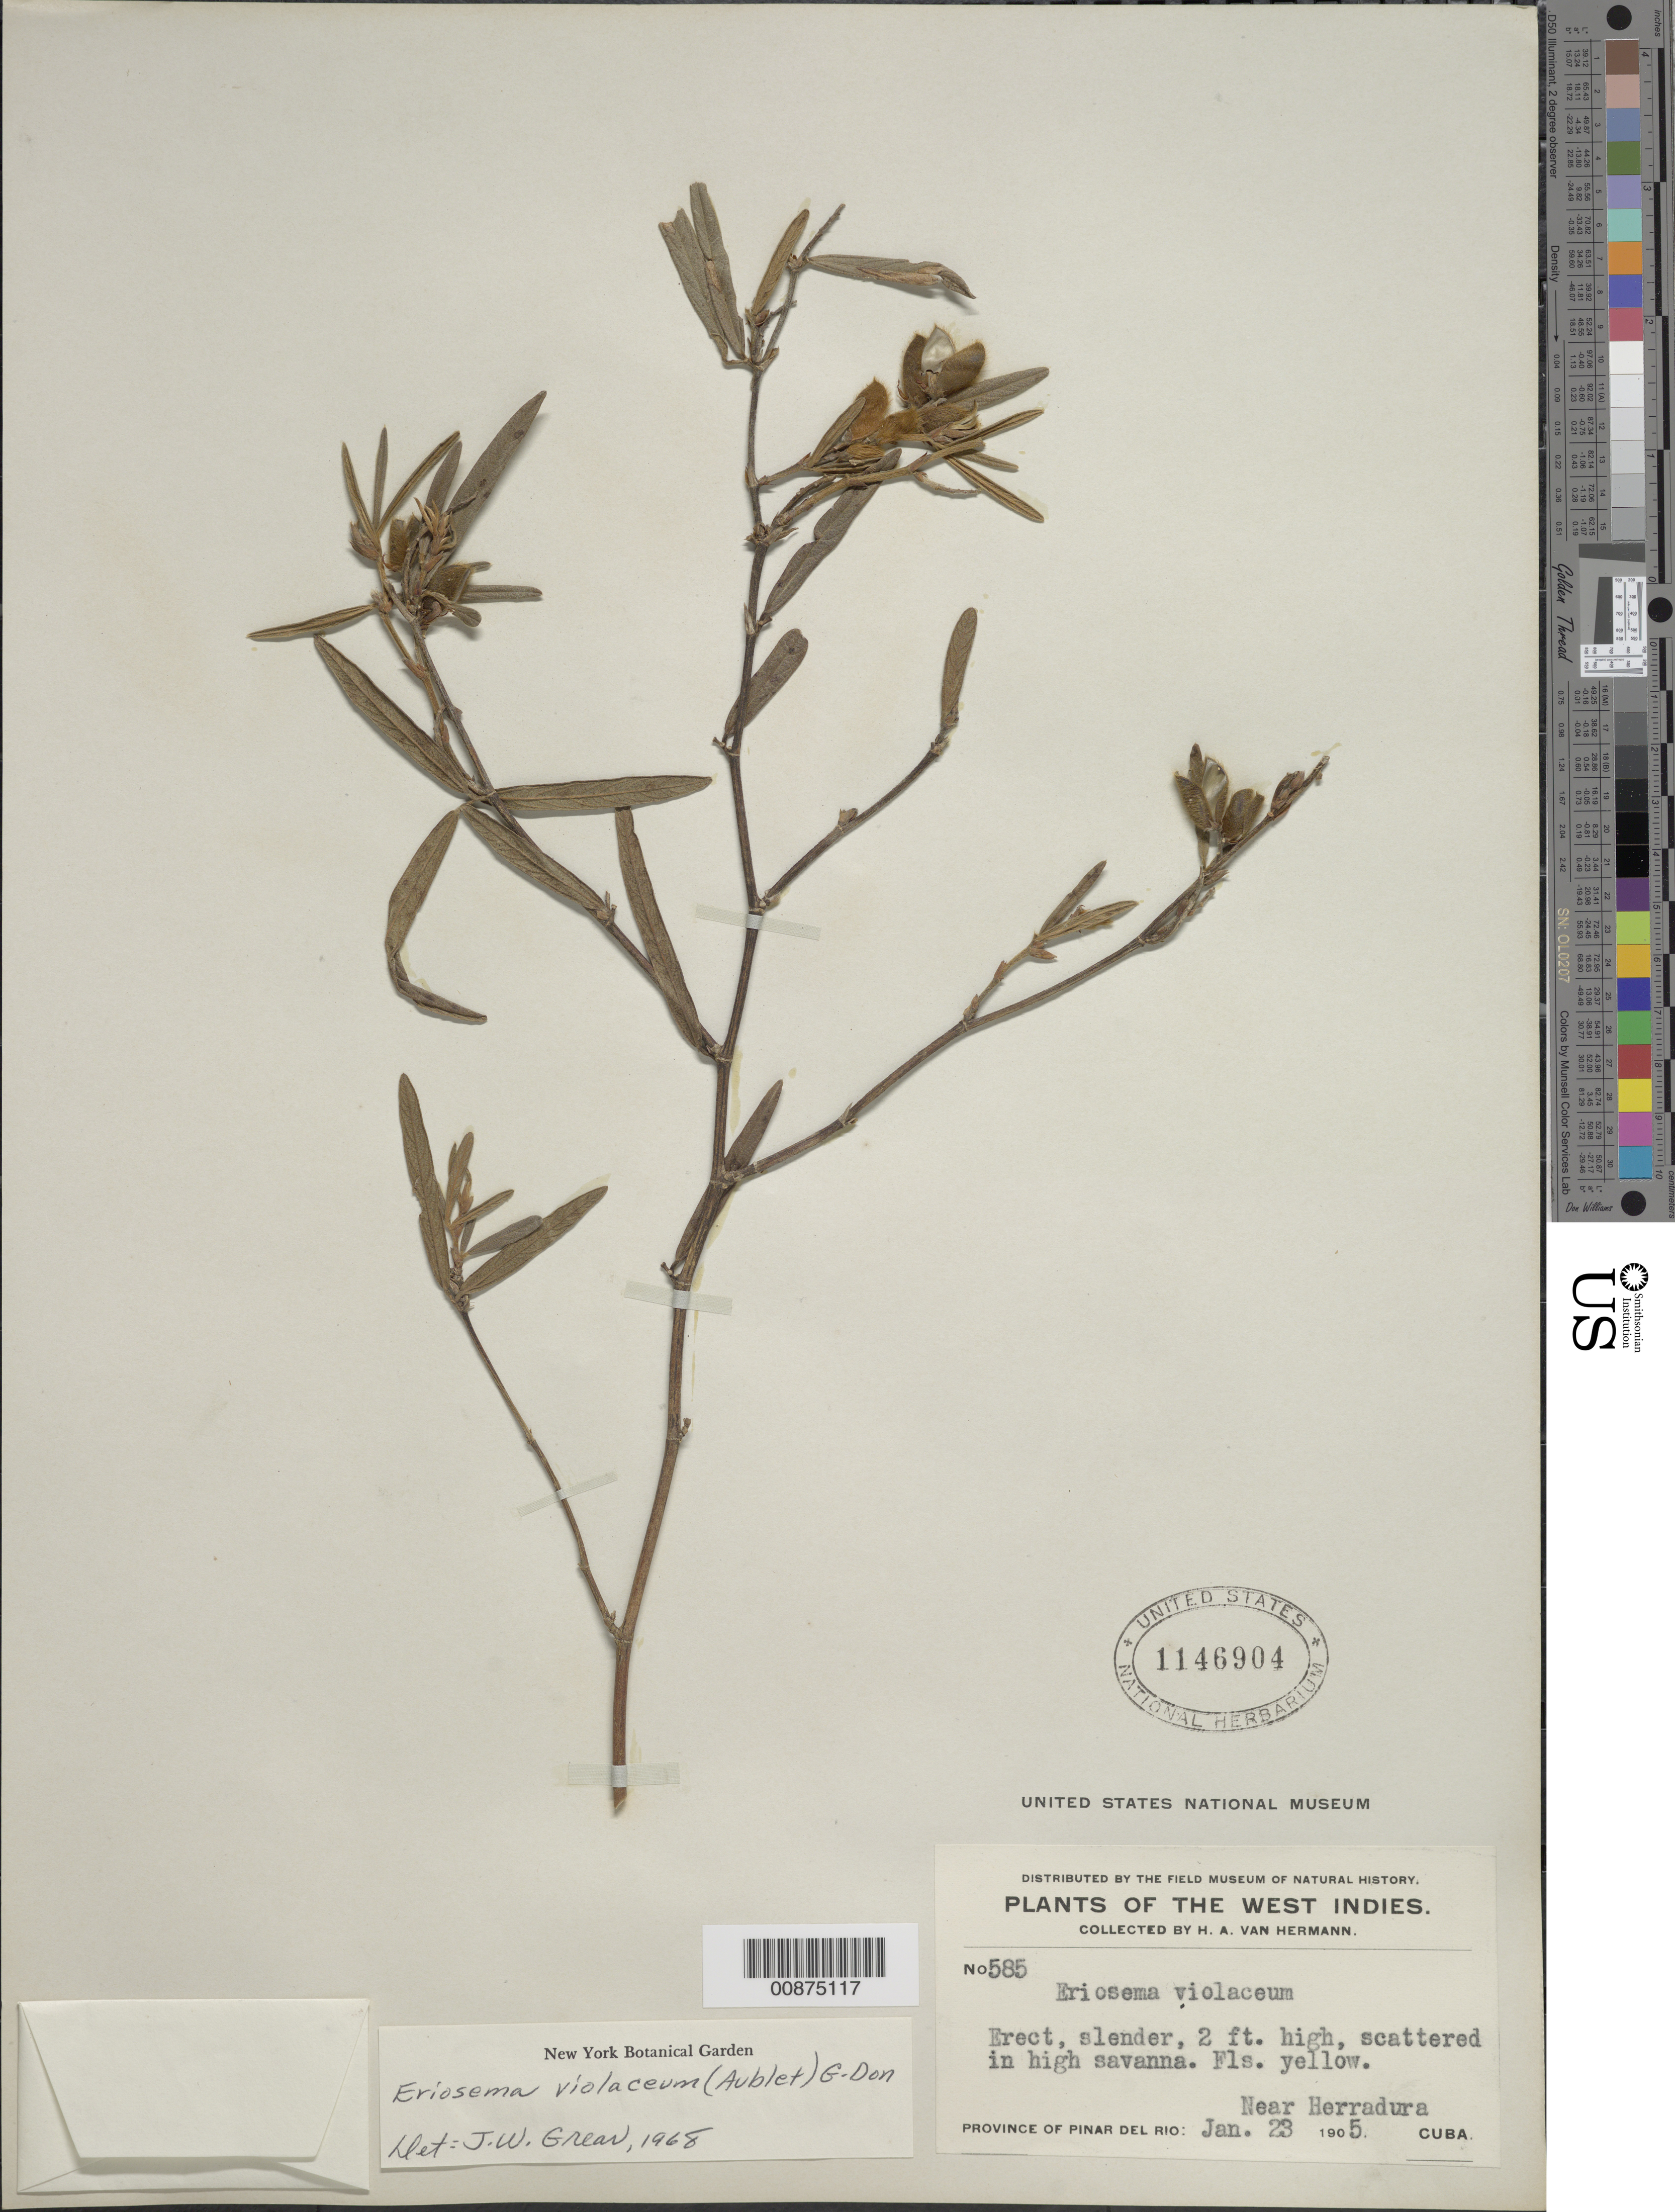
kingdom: Plantae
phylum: Tracheophyta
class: Magnoliopsida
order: Fabales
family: Fabaceae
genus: Eriosema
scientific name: Eriosema violaceum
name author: (Aubl.) G. Don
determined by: Grear, J. W., Jr.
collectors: H. A. Van Hermann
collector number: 585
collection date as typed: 23 Jan 1905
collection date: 1905-01-23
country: Cuba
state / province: Pinar del Rio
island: Cuba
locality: Near Herradura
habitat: Scattered in high savanna.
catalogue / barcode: US 1146904